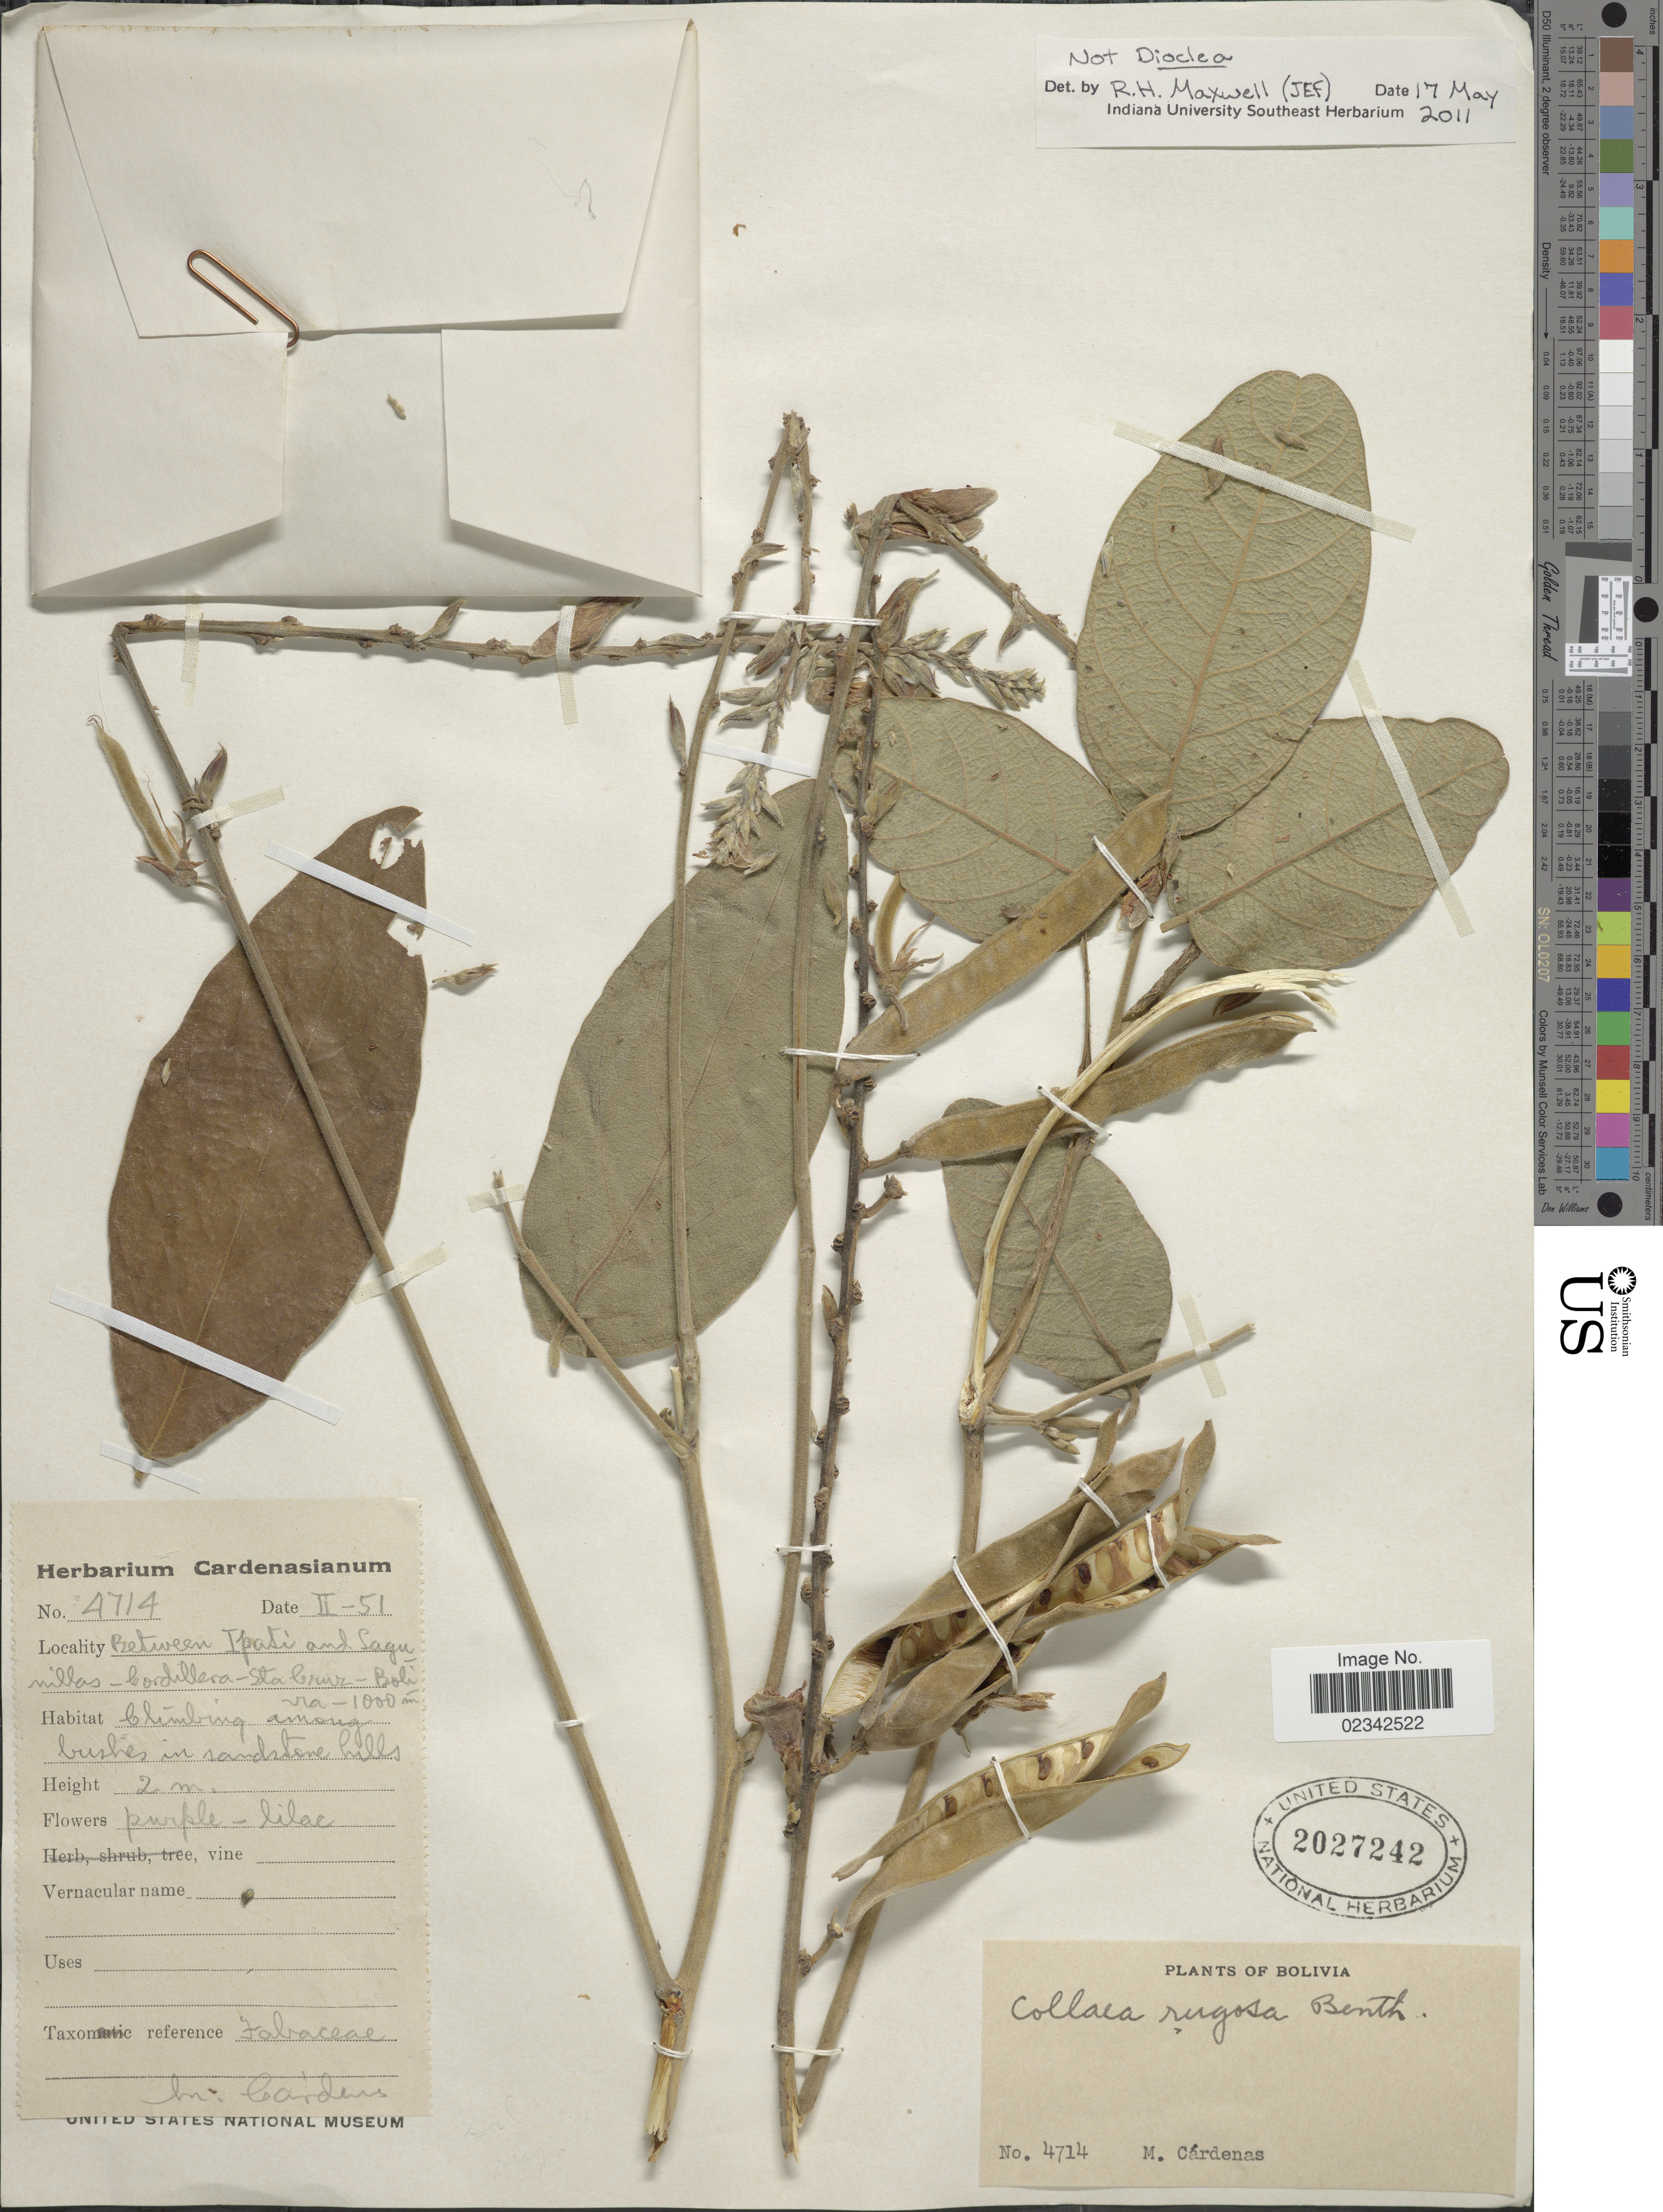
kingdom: Plantae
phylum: Tracheophyta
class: Magnoliopsida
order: Fabales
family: Fabaceae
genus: Collaea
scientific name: Collaea rugosa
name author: Benth.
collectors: M. Cárdenas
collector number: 4714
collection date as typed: Transcribed d/m/y: /2/51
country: Bolivia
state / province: Santa Cruz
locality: Between Ipasi and Saunillas-Cordillera- Sta Cruz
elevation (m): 1000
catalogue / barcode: US 2027242